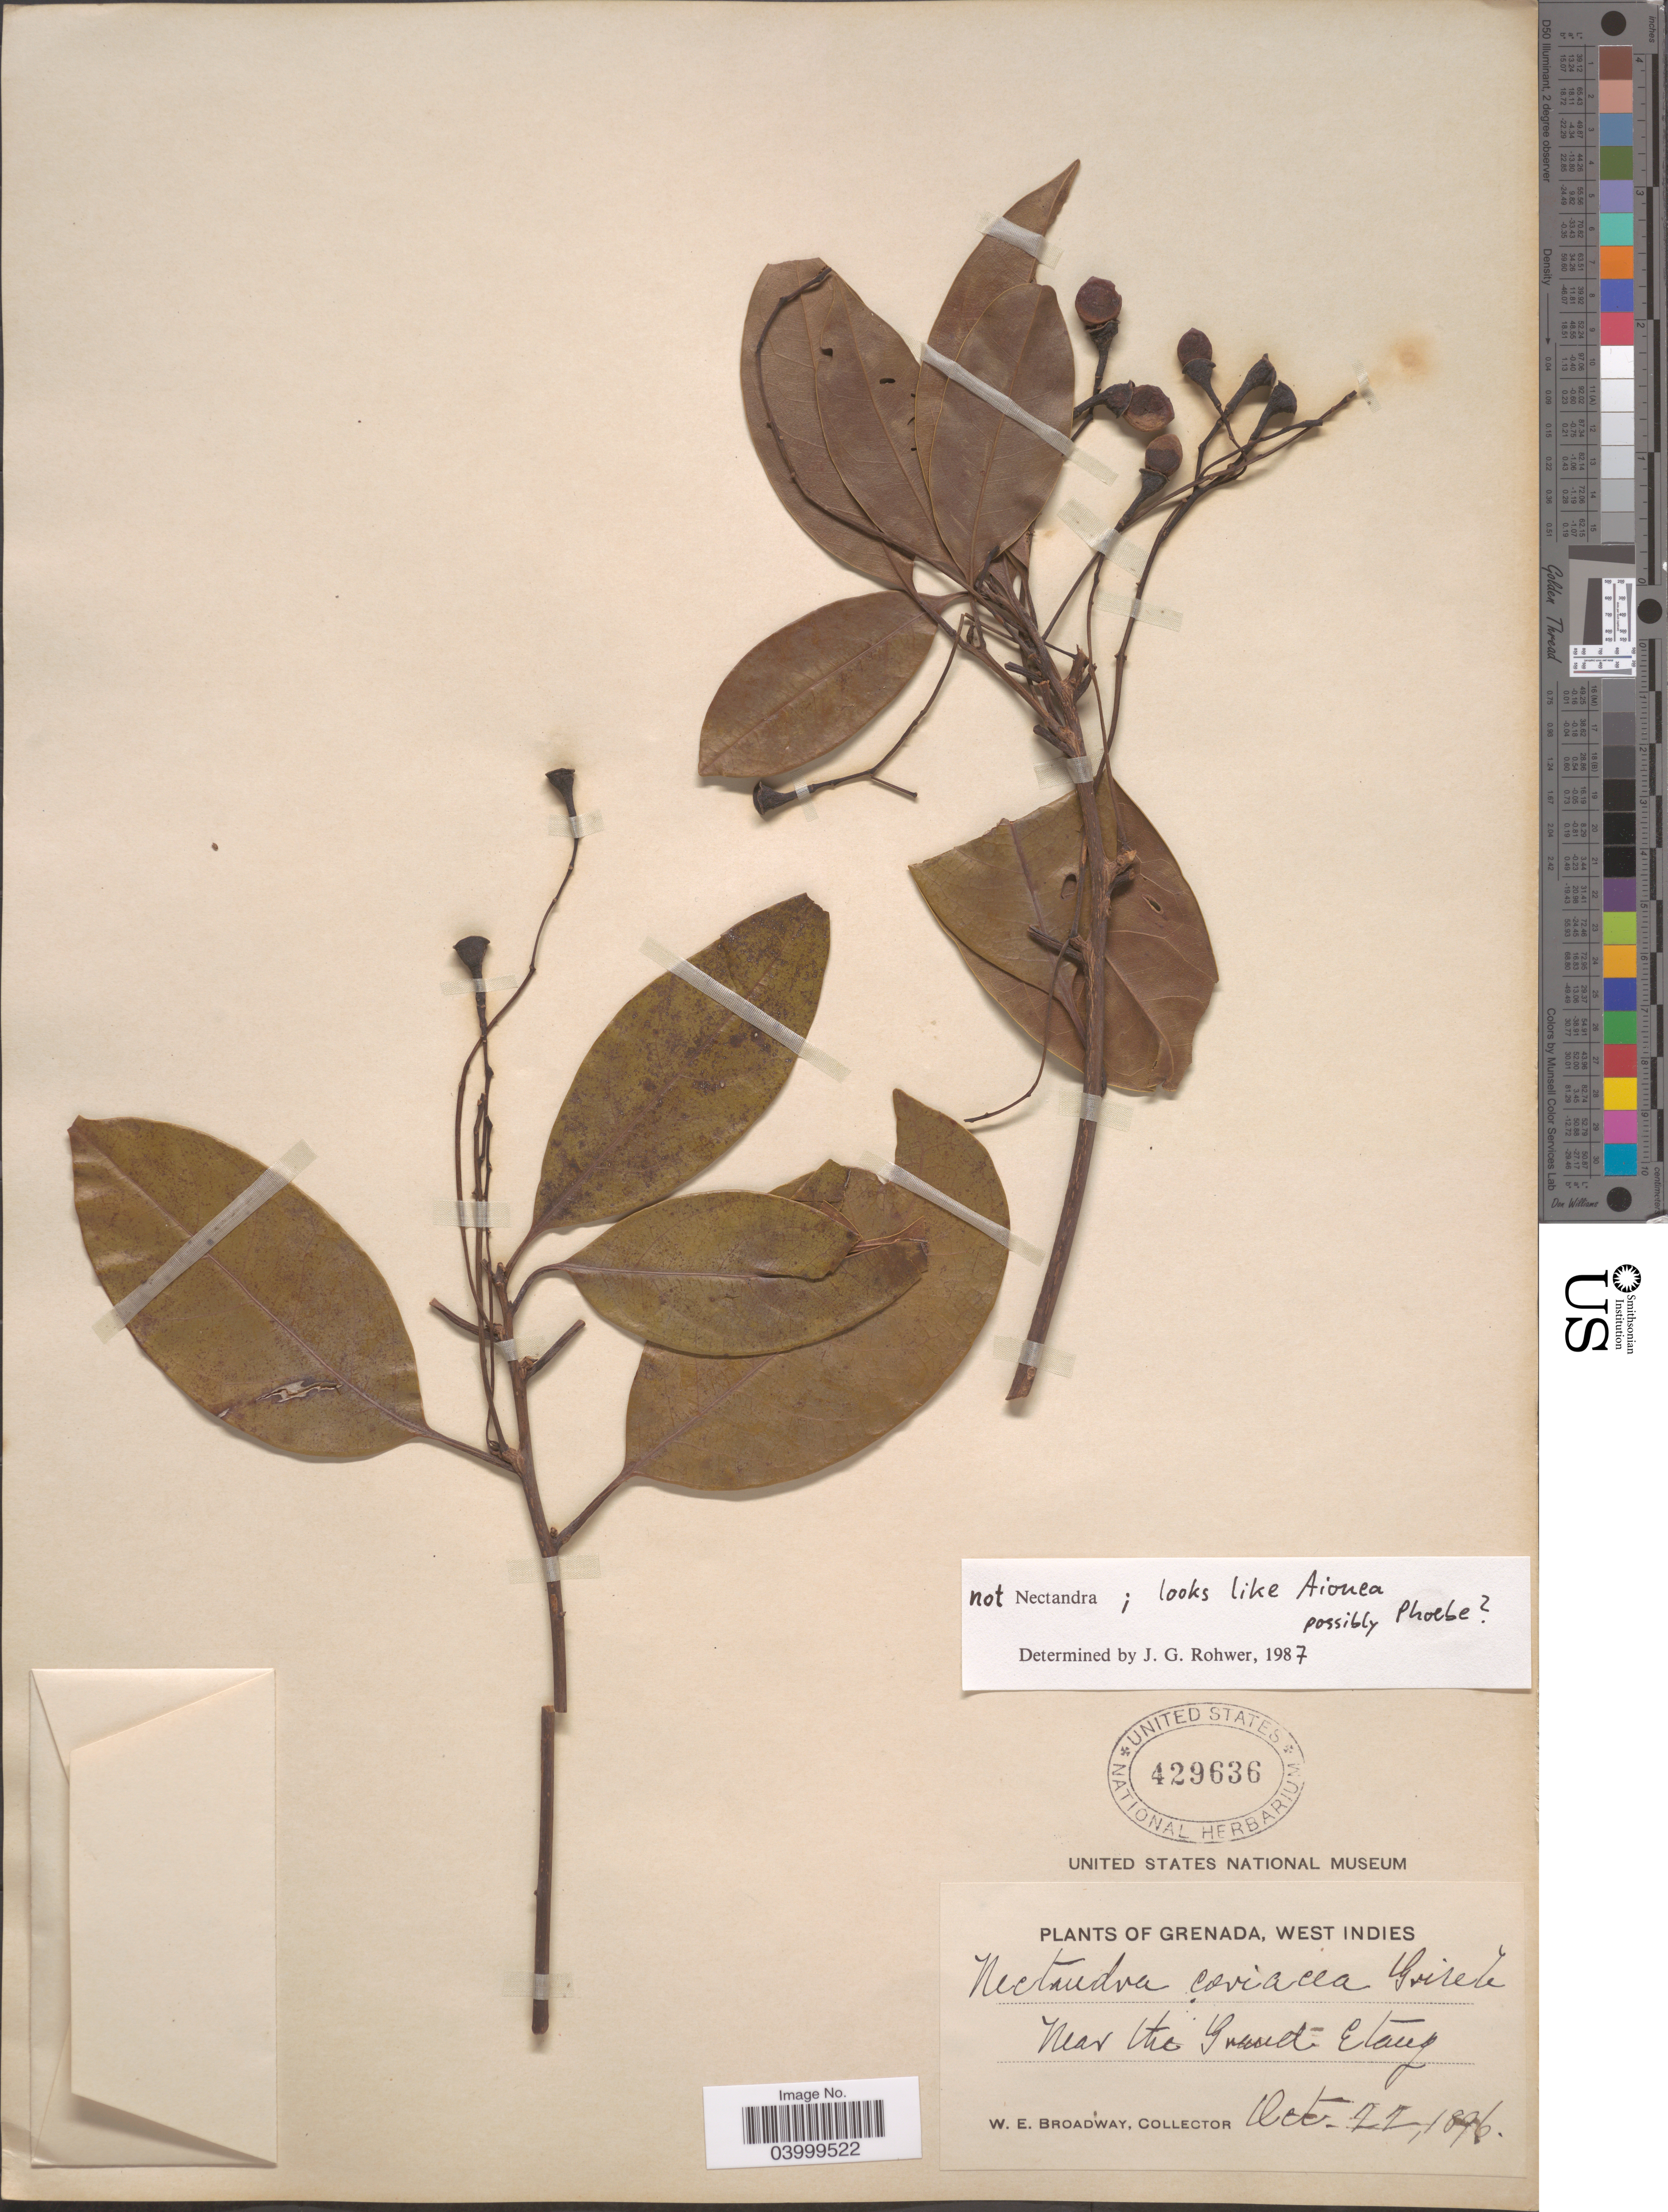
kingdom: Plantae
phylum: Tracheophyta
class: Magnoliopsida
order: Laurales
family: Lauraceae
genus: Cinnamomum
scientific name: Cinnamomum sp.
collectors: W. E. Broadway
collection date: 1896-10-22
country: Grenada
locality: Near the Grand Etang.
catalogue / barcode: US 429636